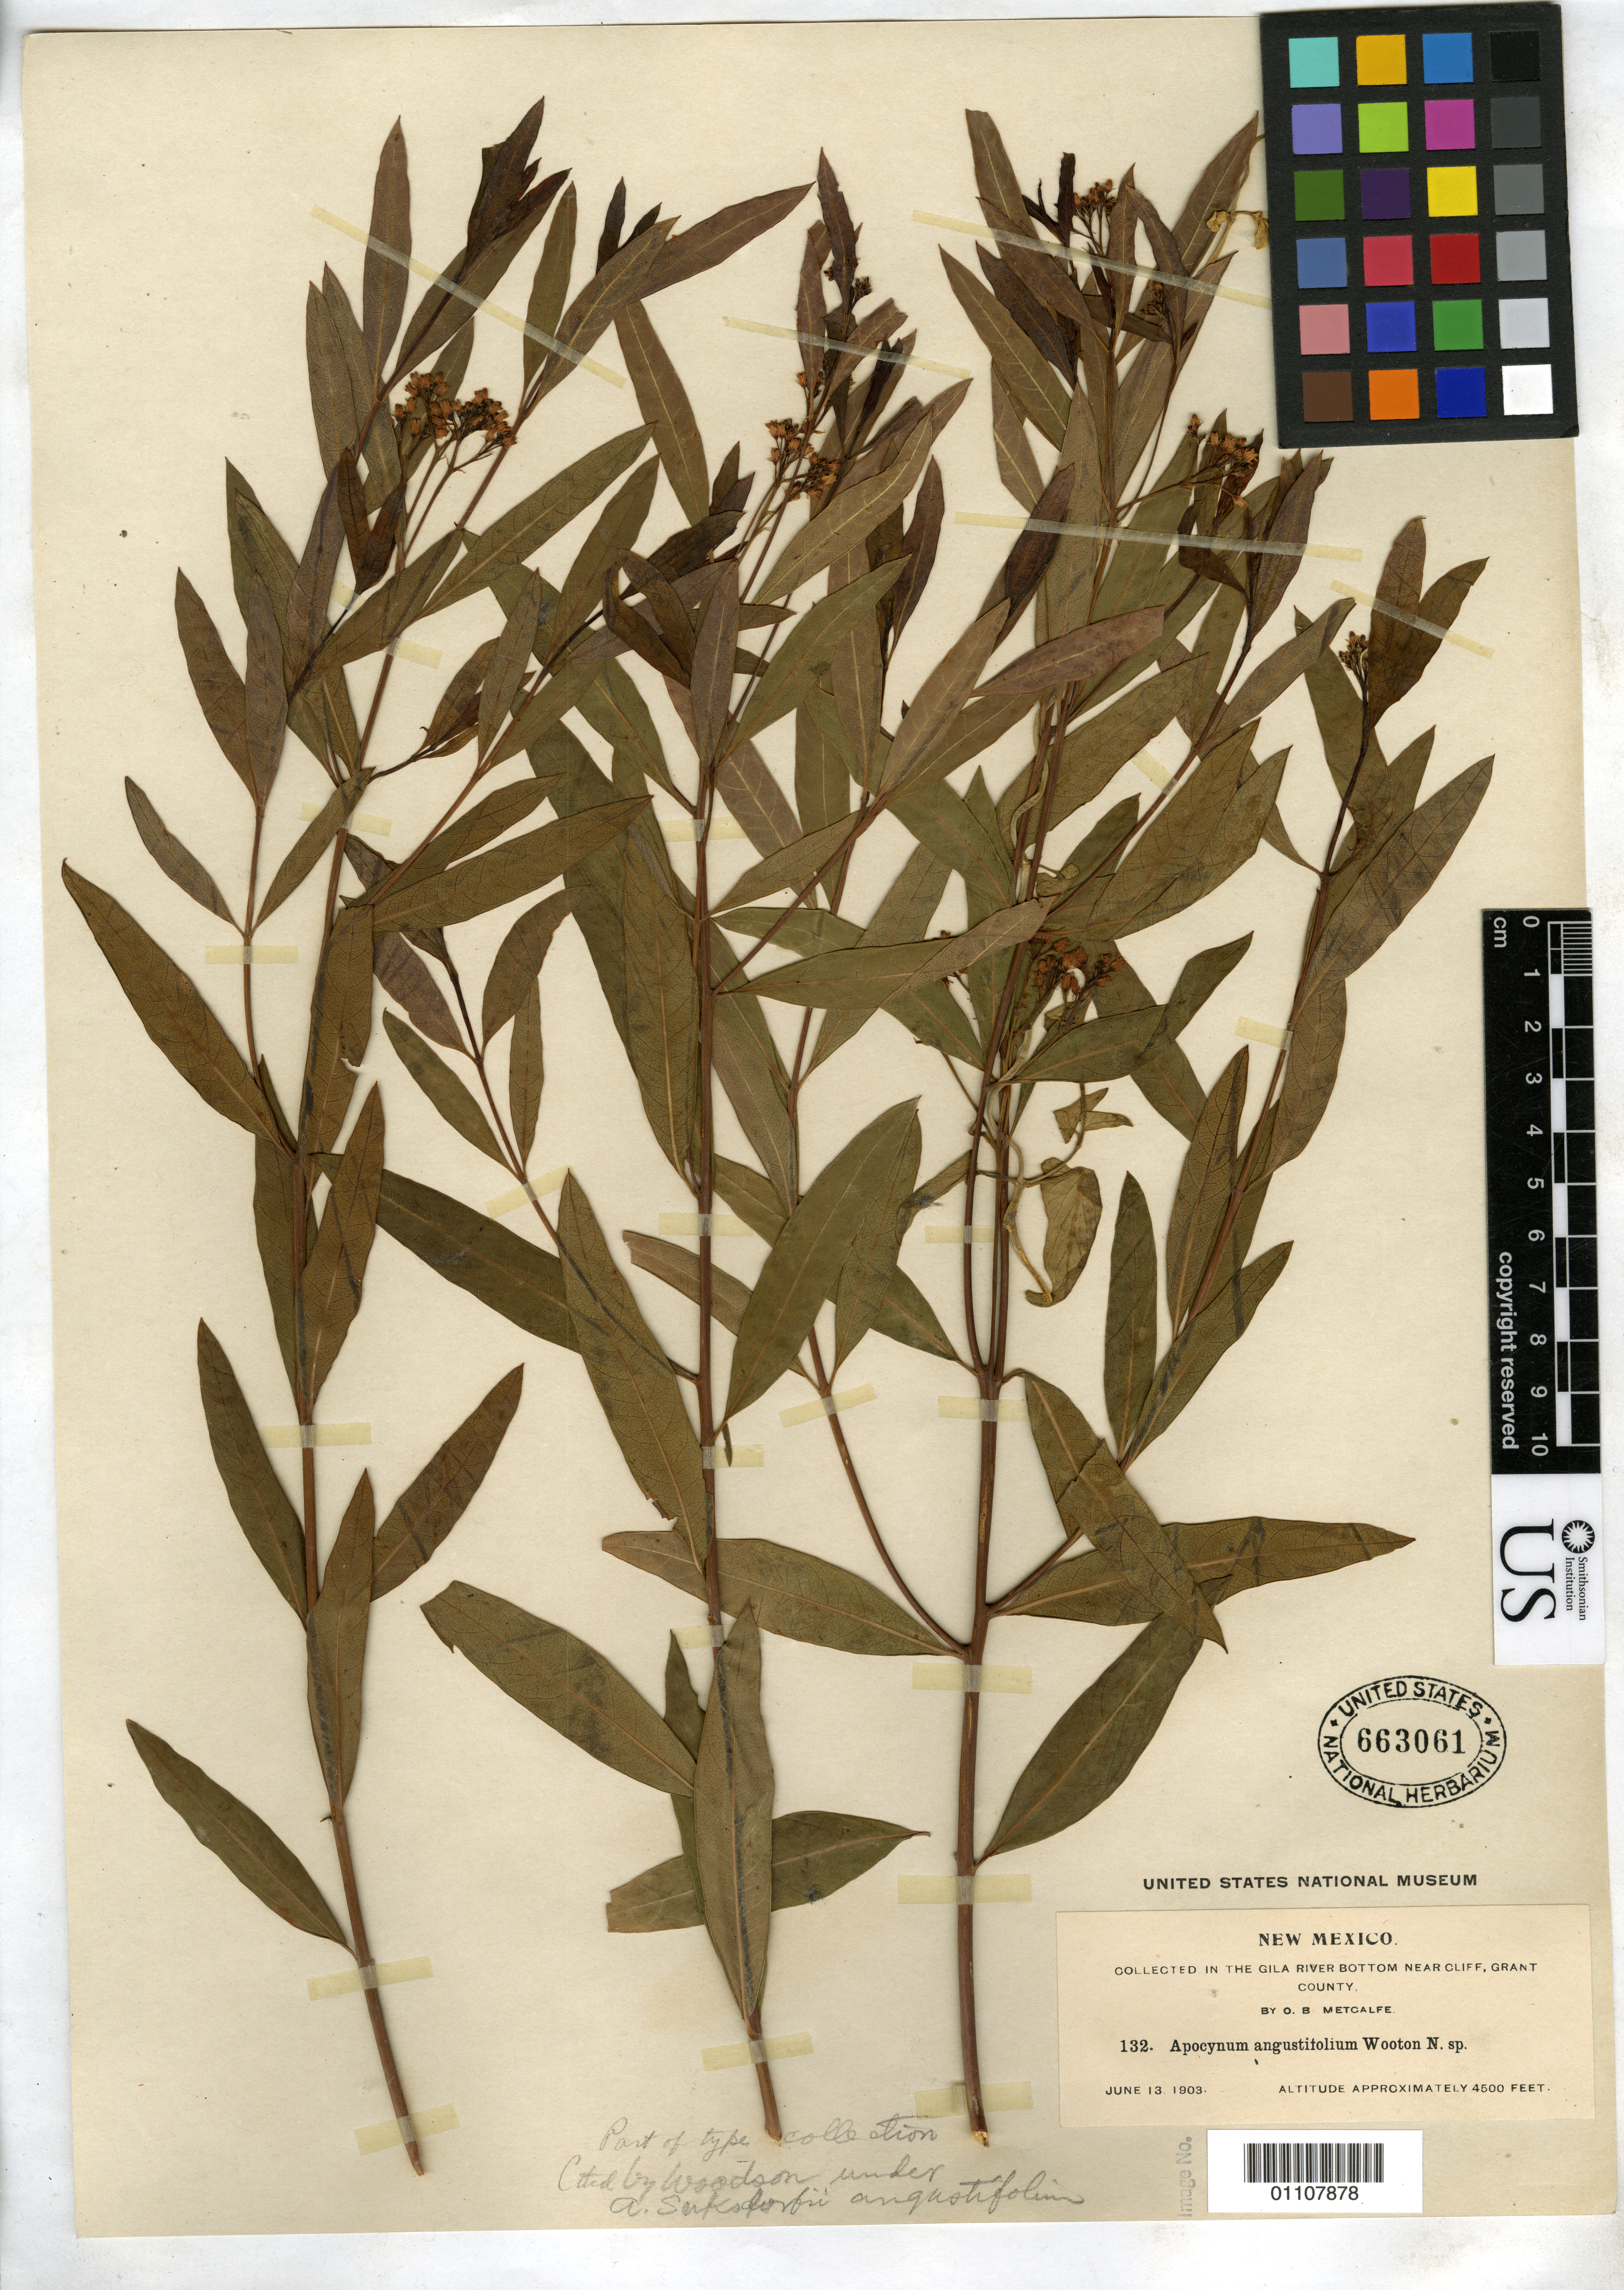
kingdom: Plantae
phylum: Tracheophyta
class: Magnoliopsida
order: Gentianales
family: Apocynaceae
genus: Apocynum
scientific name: Apocynum angustifolium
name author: Wooton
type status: Isotype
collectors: O. B. Metcalfe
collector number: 132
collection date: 1903-06-13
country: United States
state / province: New Mexico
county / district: Grant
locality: Gila River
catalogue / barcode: US 663061